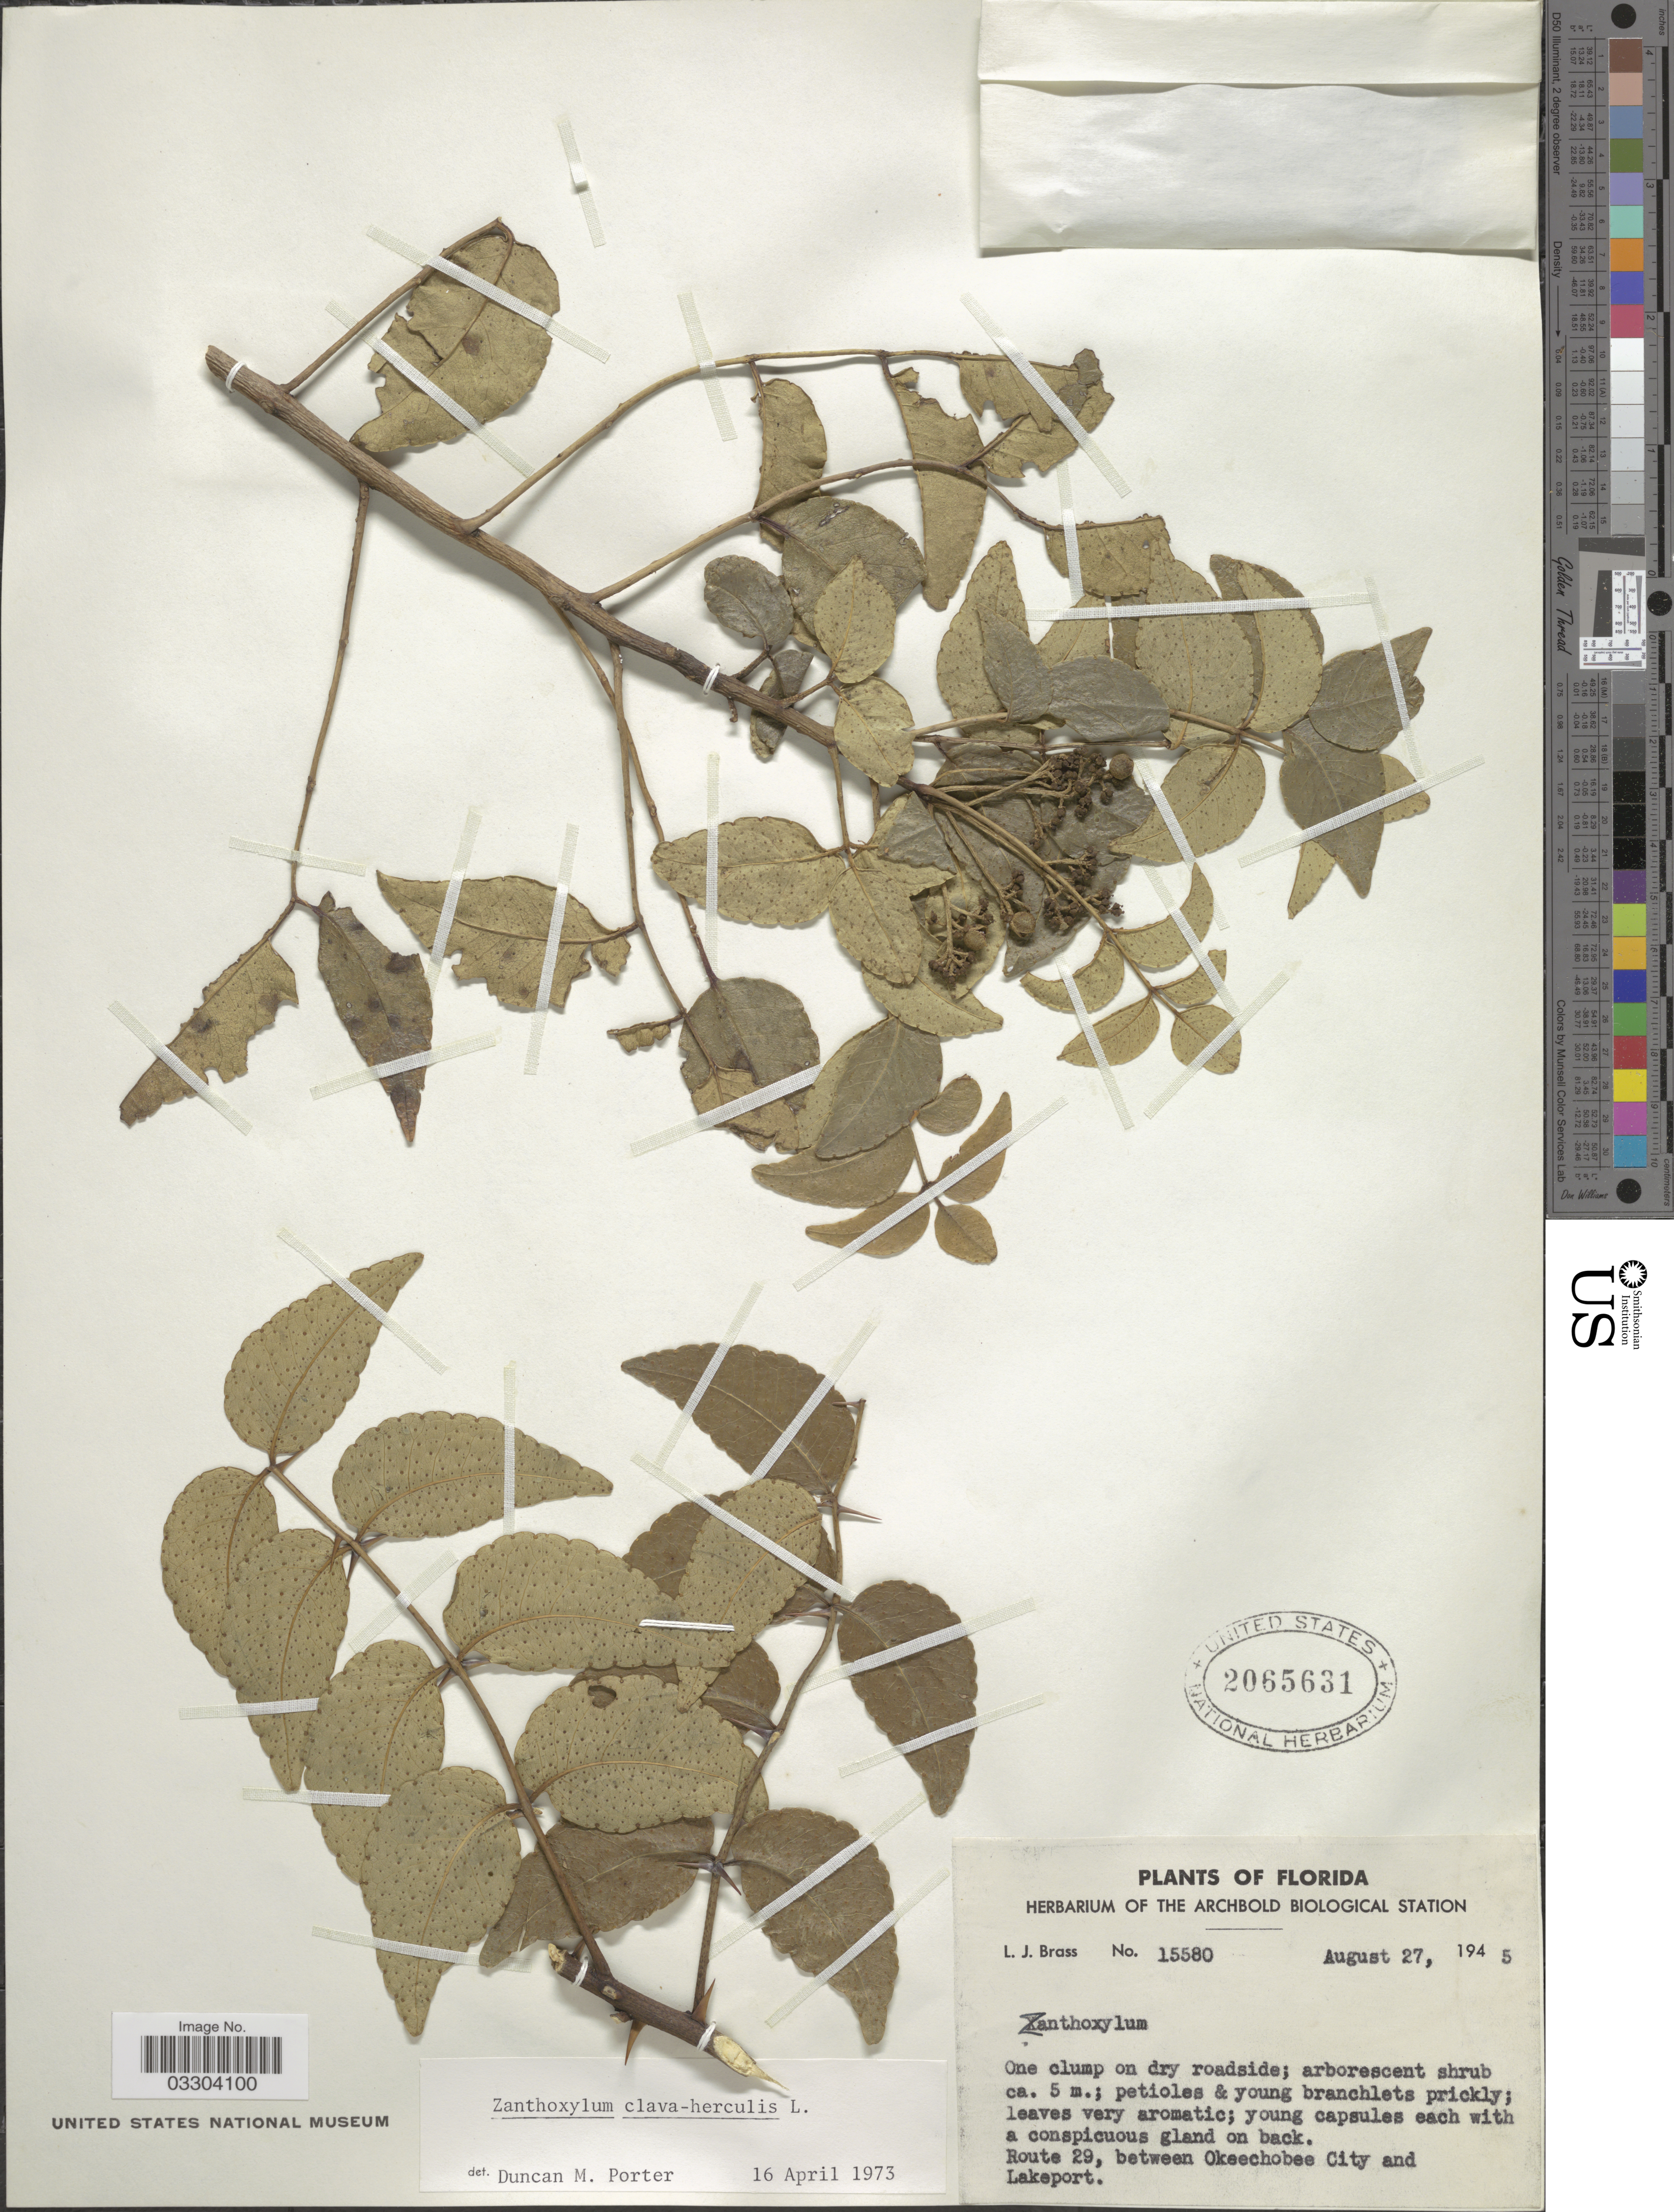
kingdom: Plantae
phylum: Tracheophyta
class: Magnoliopsida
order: Sapindales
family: Rutaceae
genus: Zanthoxylum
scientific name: Zanthoxylum clava-herculis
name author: L.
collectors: L. J. Brass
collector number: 15580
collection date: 1945-08-27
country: United States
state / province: Florida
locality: Route 29, between Okeechobee City and Lakeport.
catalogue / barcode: US 2065631